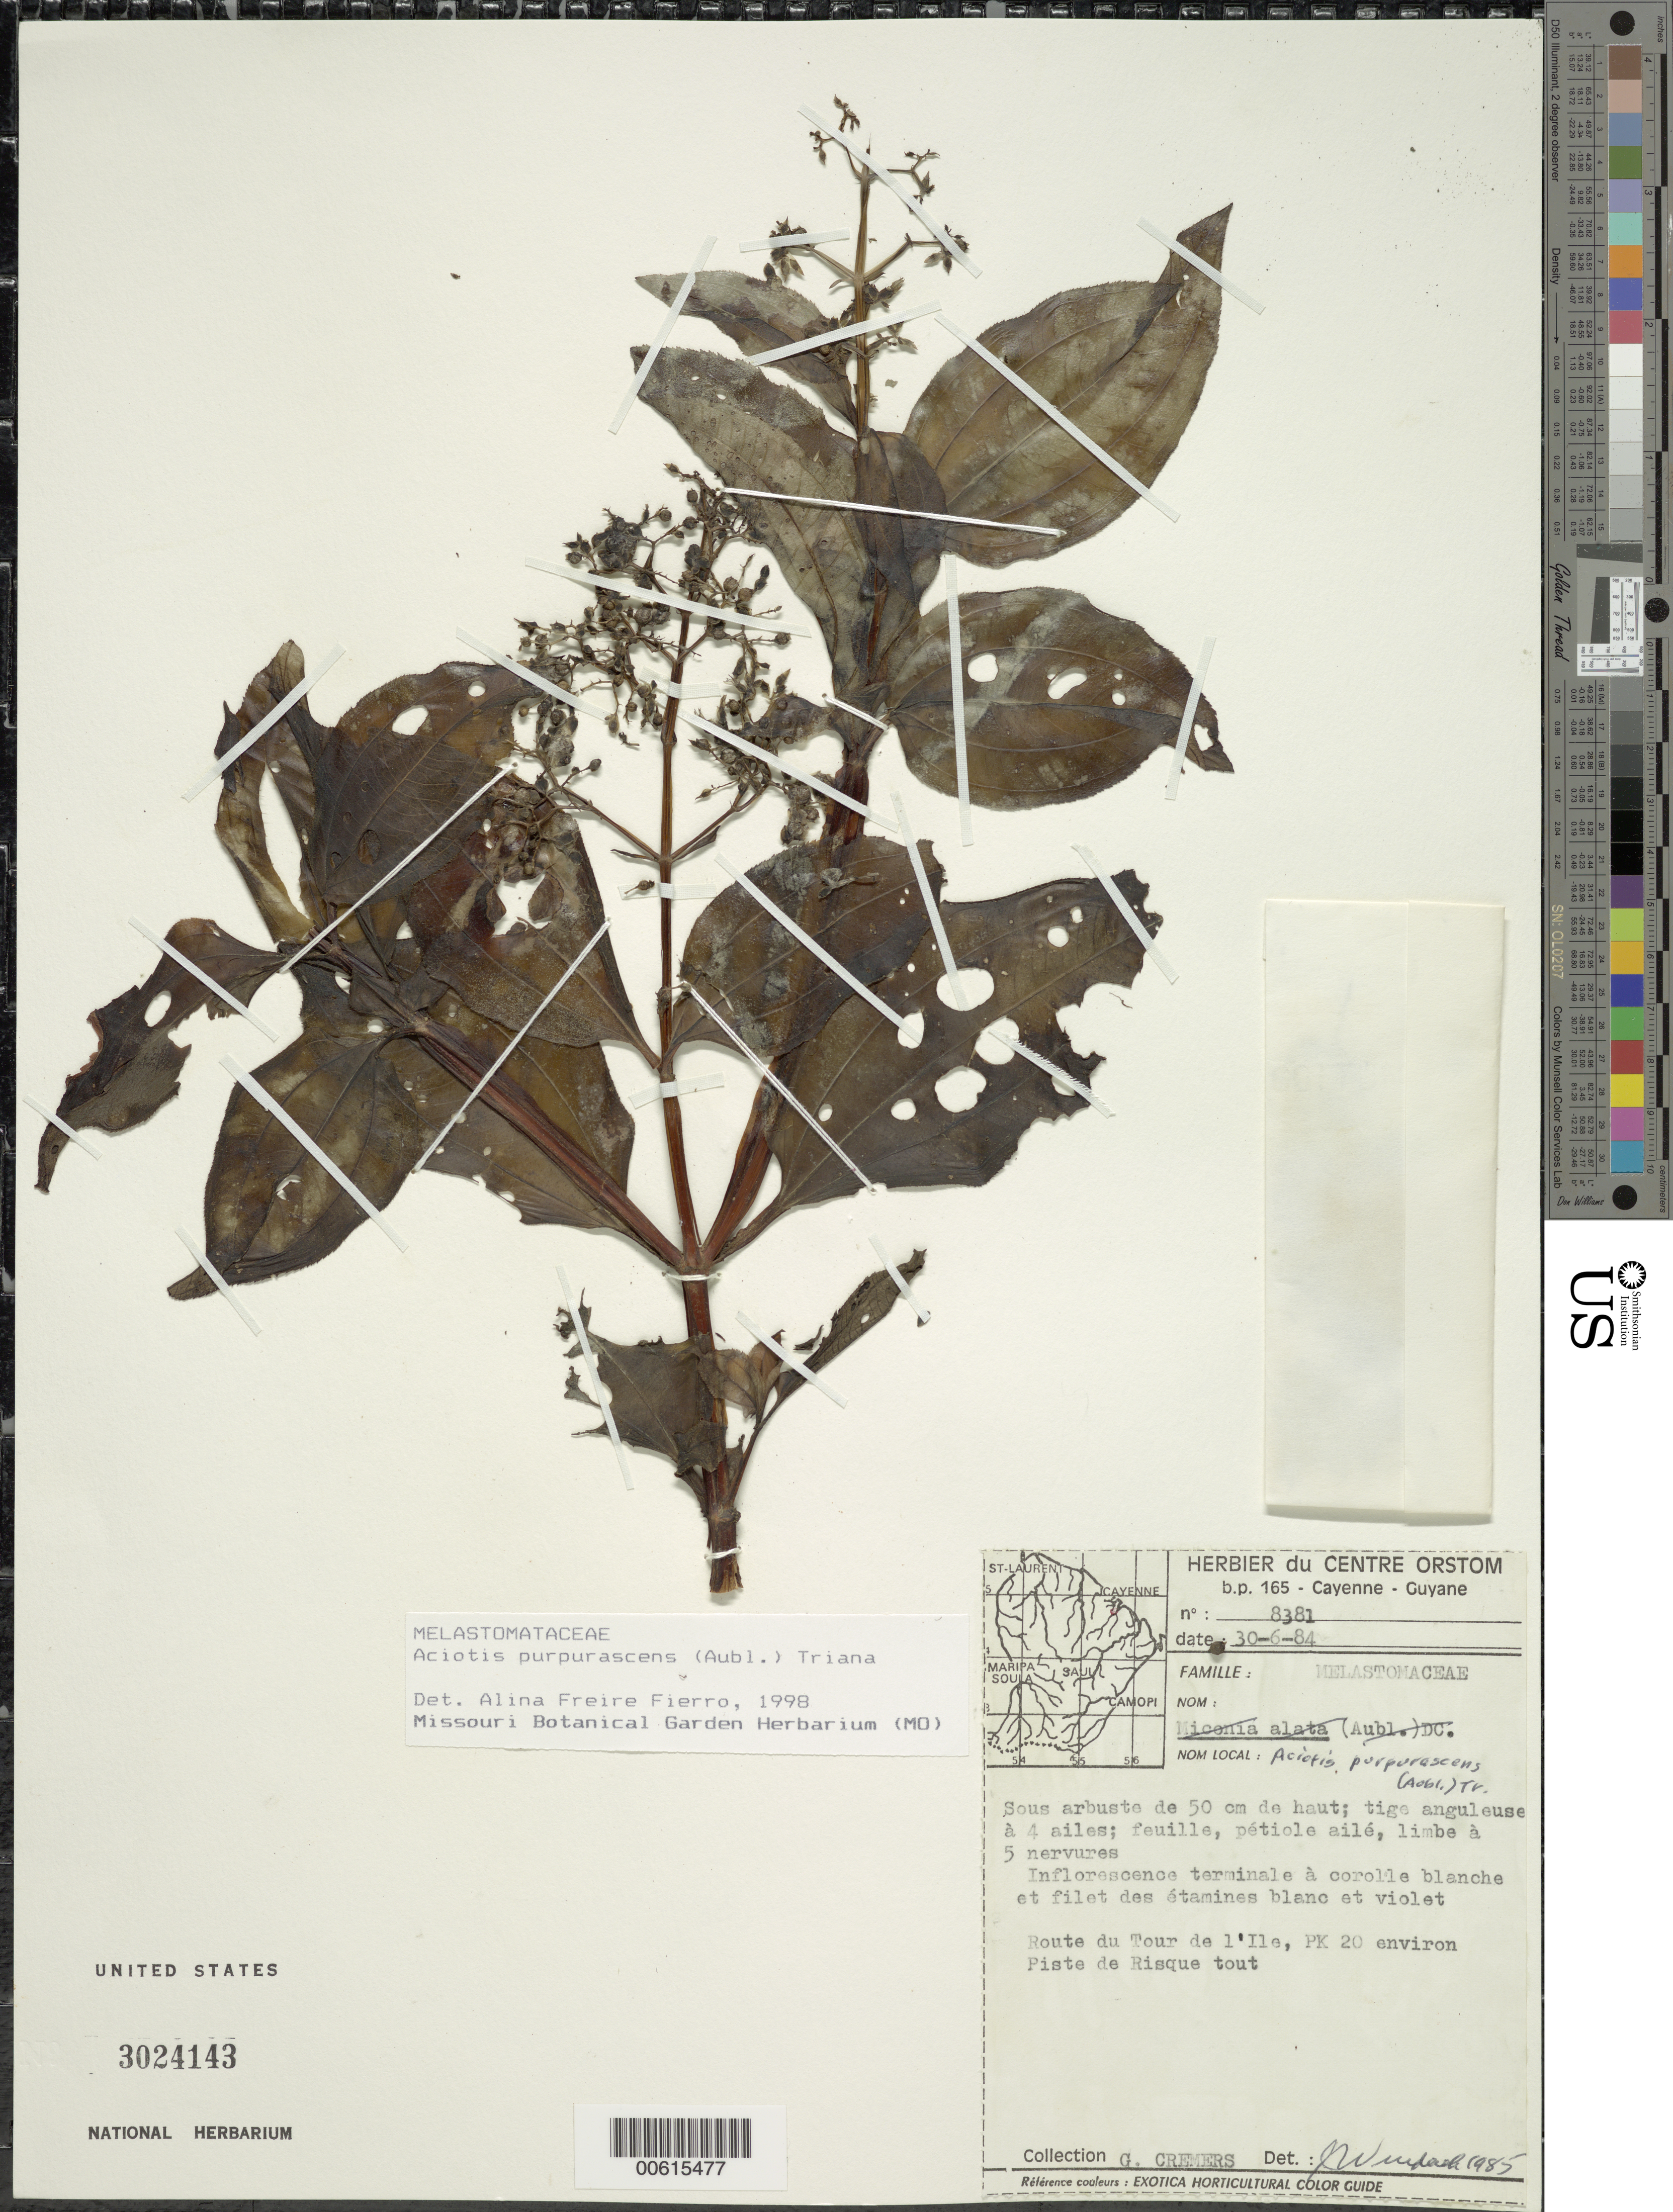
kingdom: Plantae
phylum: Tracheophyta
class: Magnoliopsida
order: Myrtales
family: Melastomataceae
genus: Aciotis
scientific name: Aciotis purpurascens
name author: (Aubl.) Triana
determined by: Freire-Fierro, A.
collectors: G. Cremers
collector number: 8381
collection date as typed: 30-Jun-84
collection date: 1984-06-30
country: French Guiana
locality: Piste de Risquetout, route tour de l'Ile, PK 20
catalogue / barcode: US 3024143